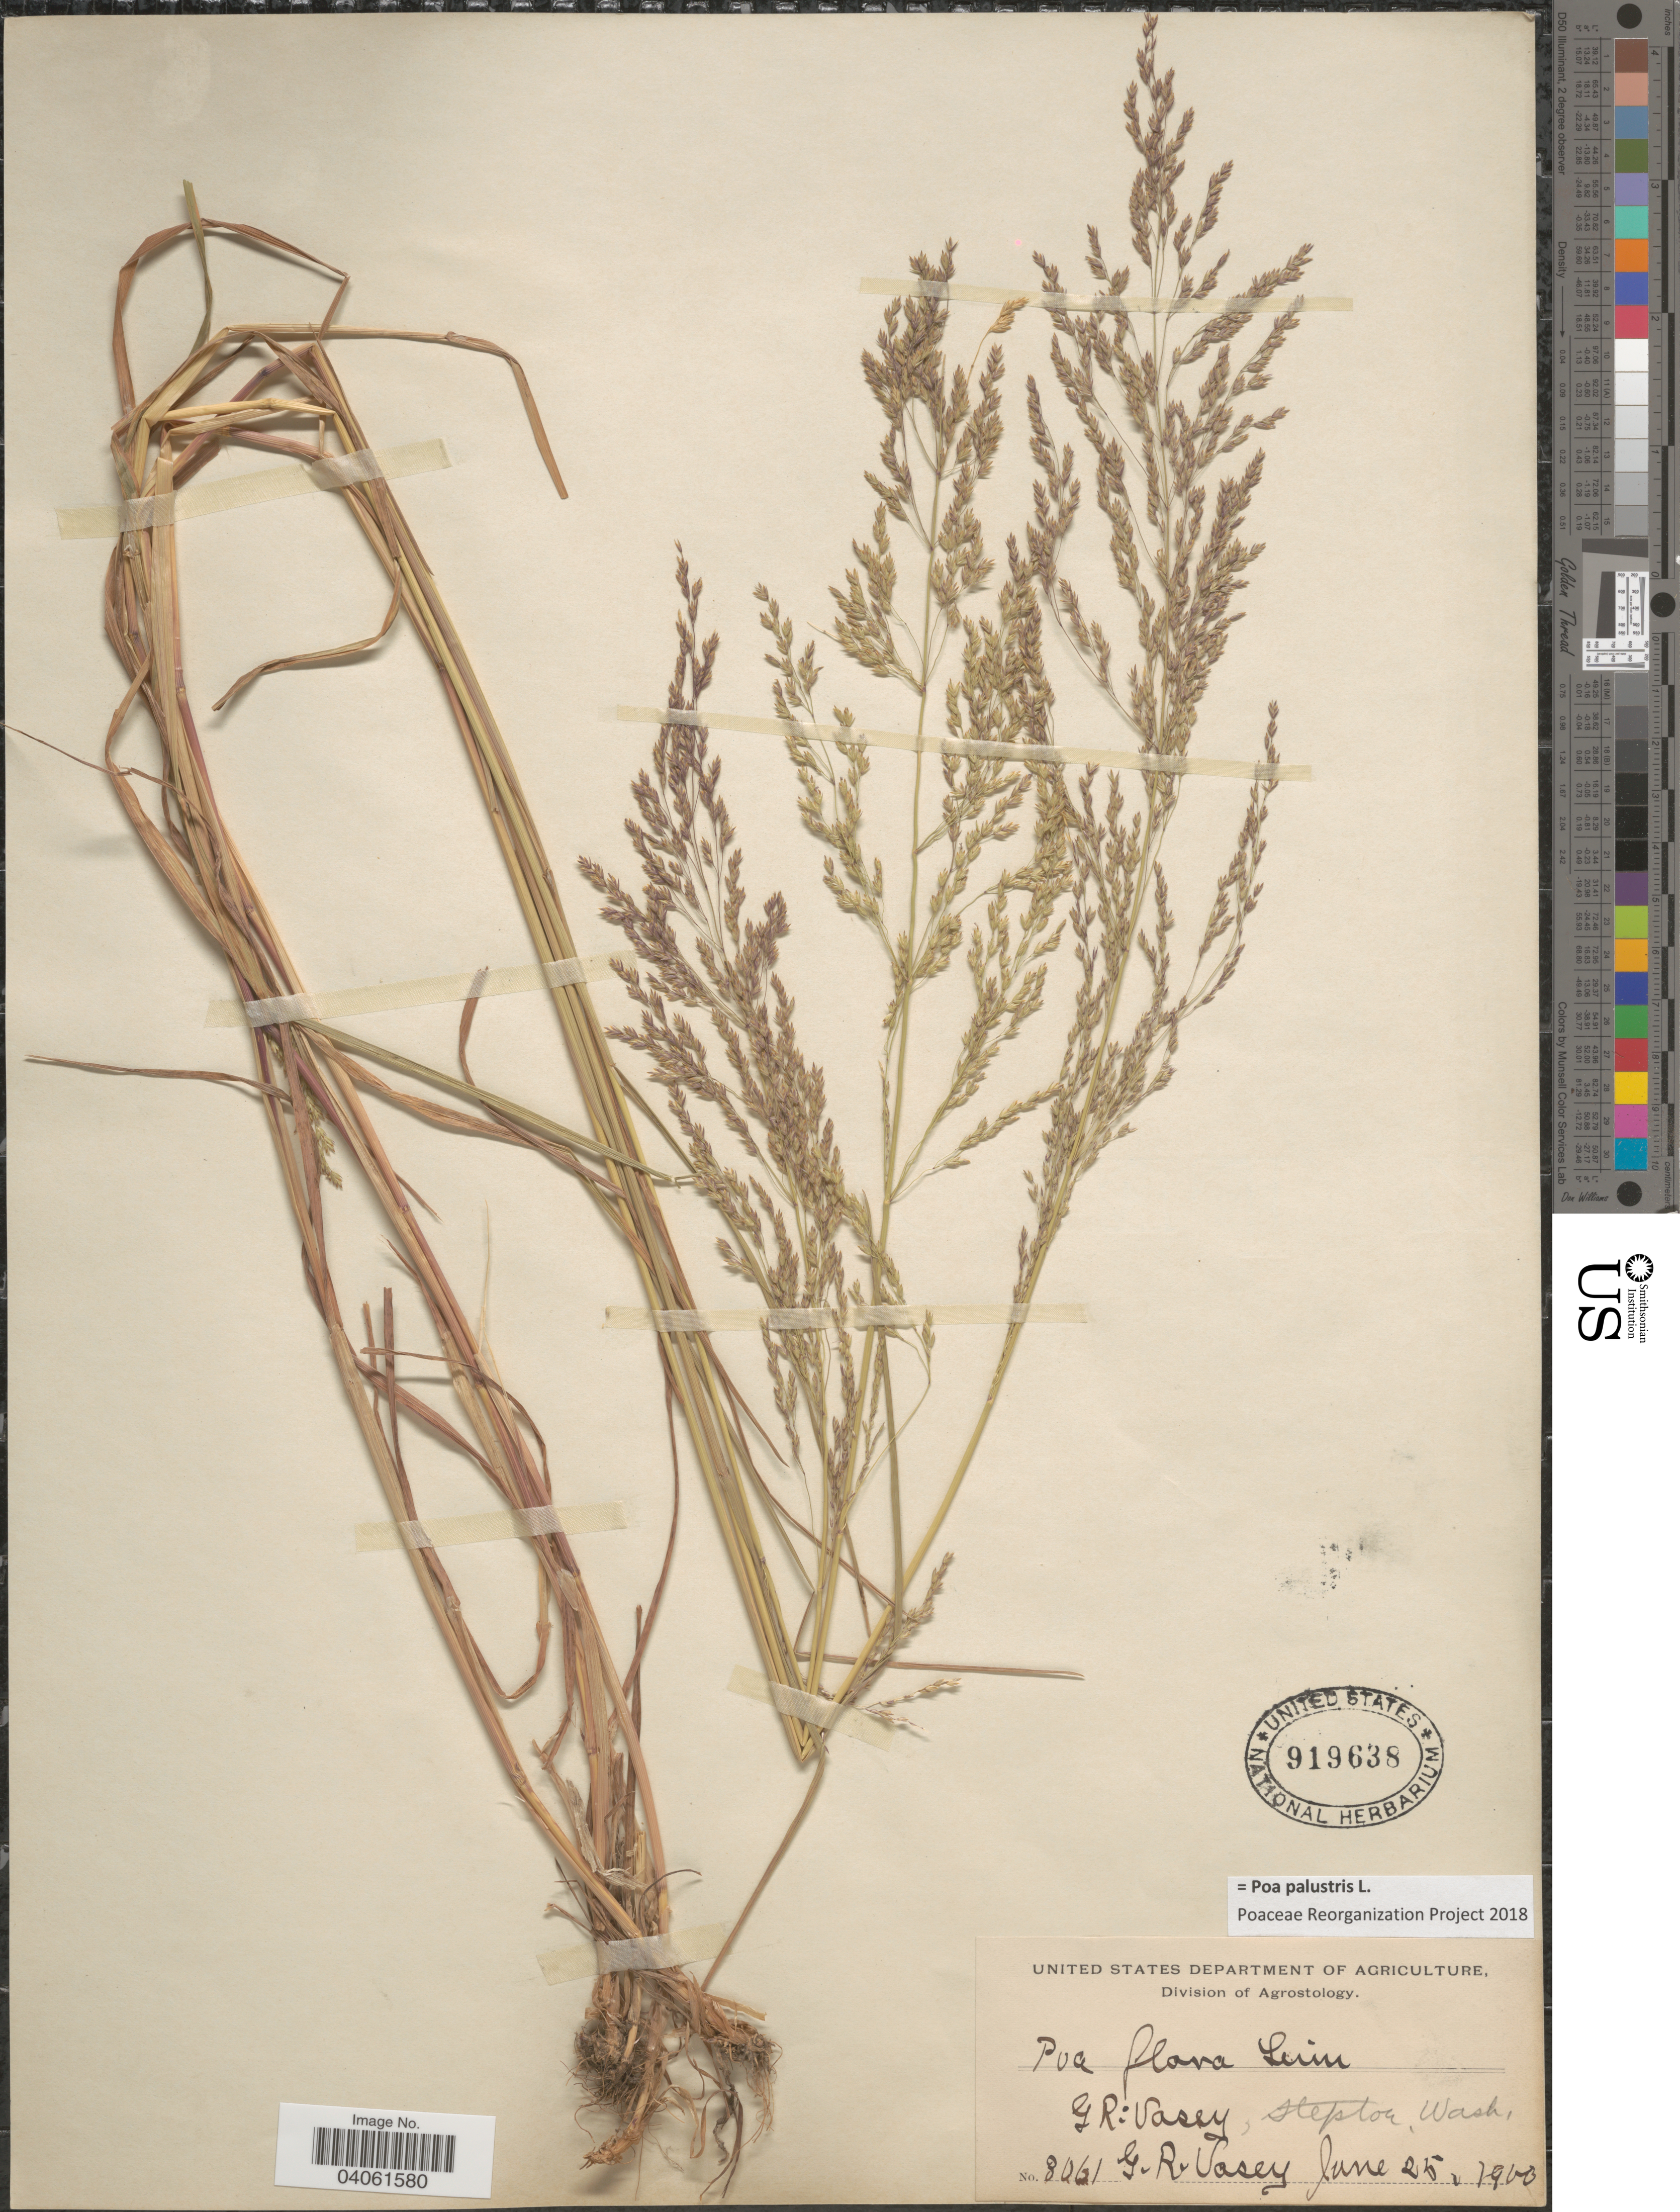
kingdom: Plantae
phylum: Tracheophyta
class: Liliopsida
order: Poales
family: Poaceae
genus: Poa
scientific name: Poa palustris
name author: L.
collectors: G. R. Vasey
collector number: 8061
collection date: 1900-06-25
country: United States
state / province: Washington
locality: Steptoe.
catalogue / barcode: US 919638